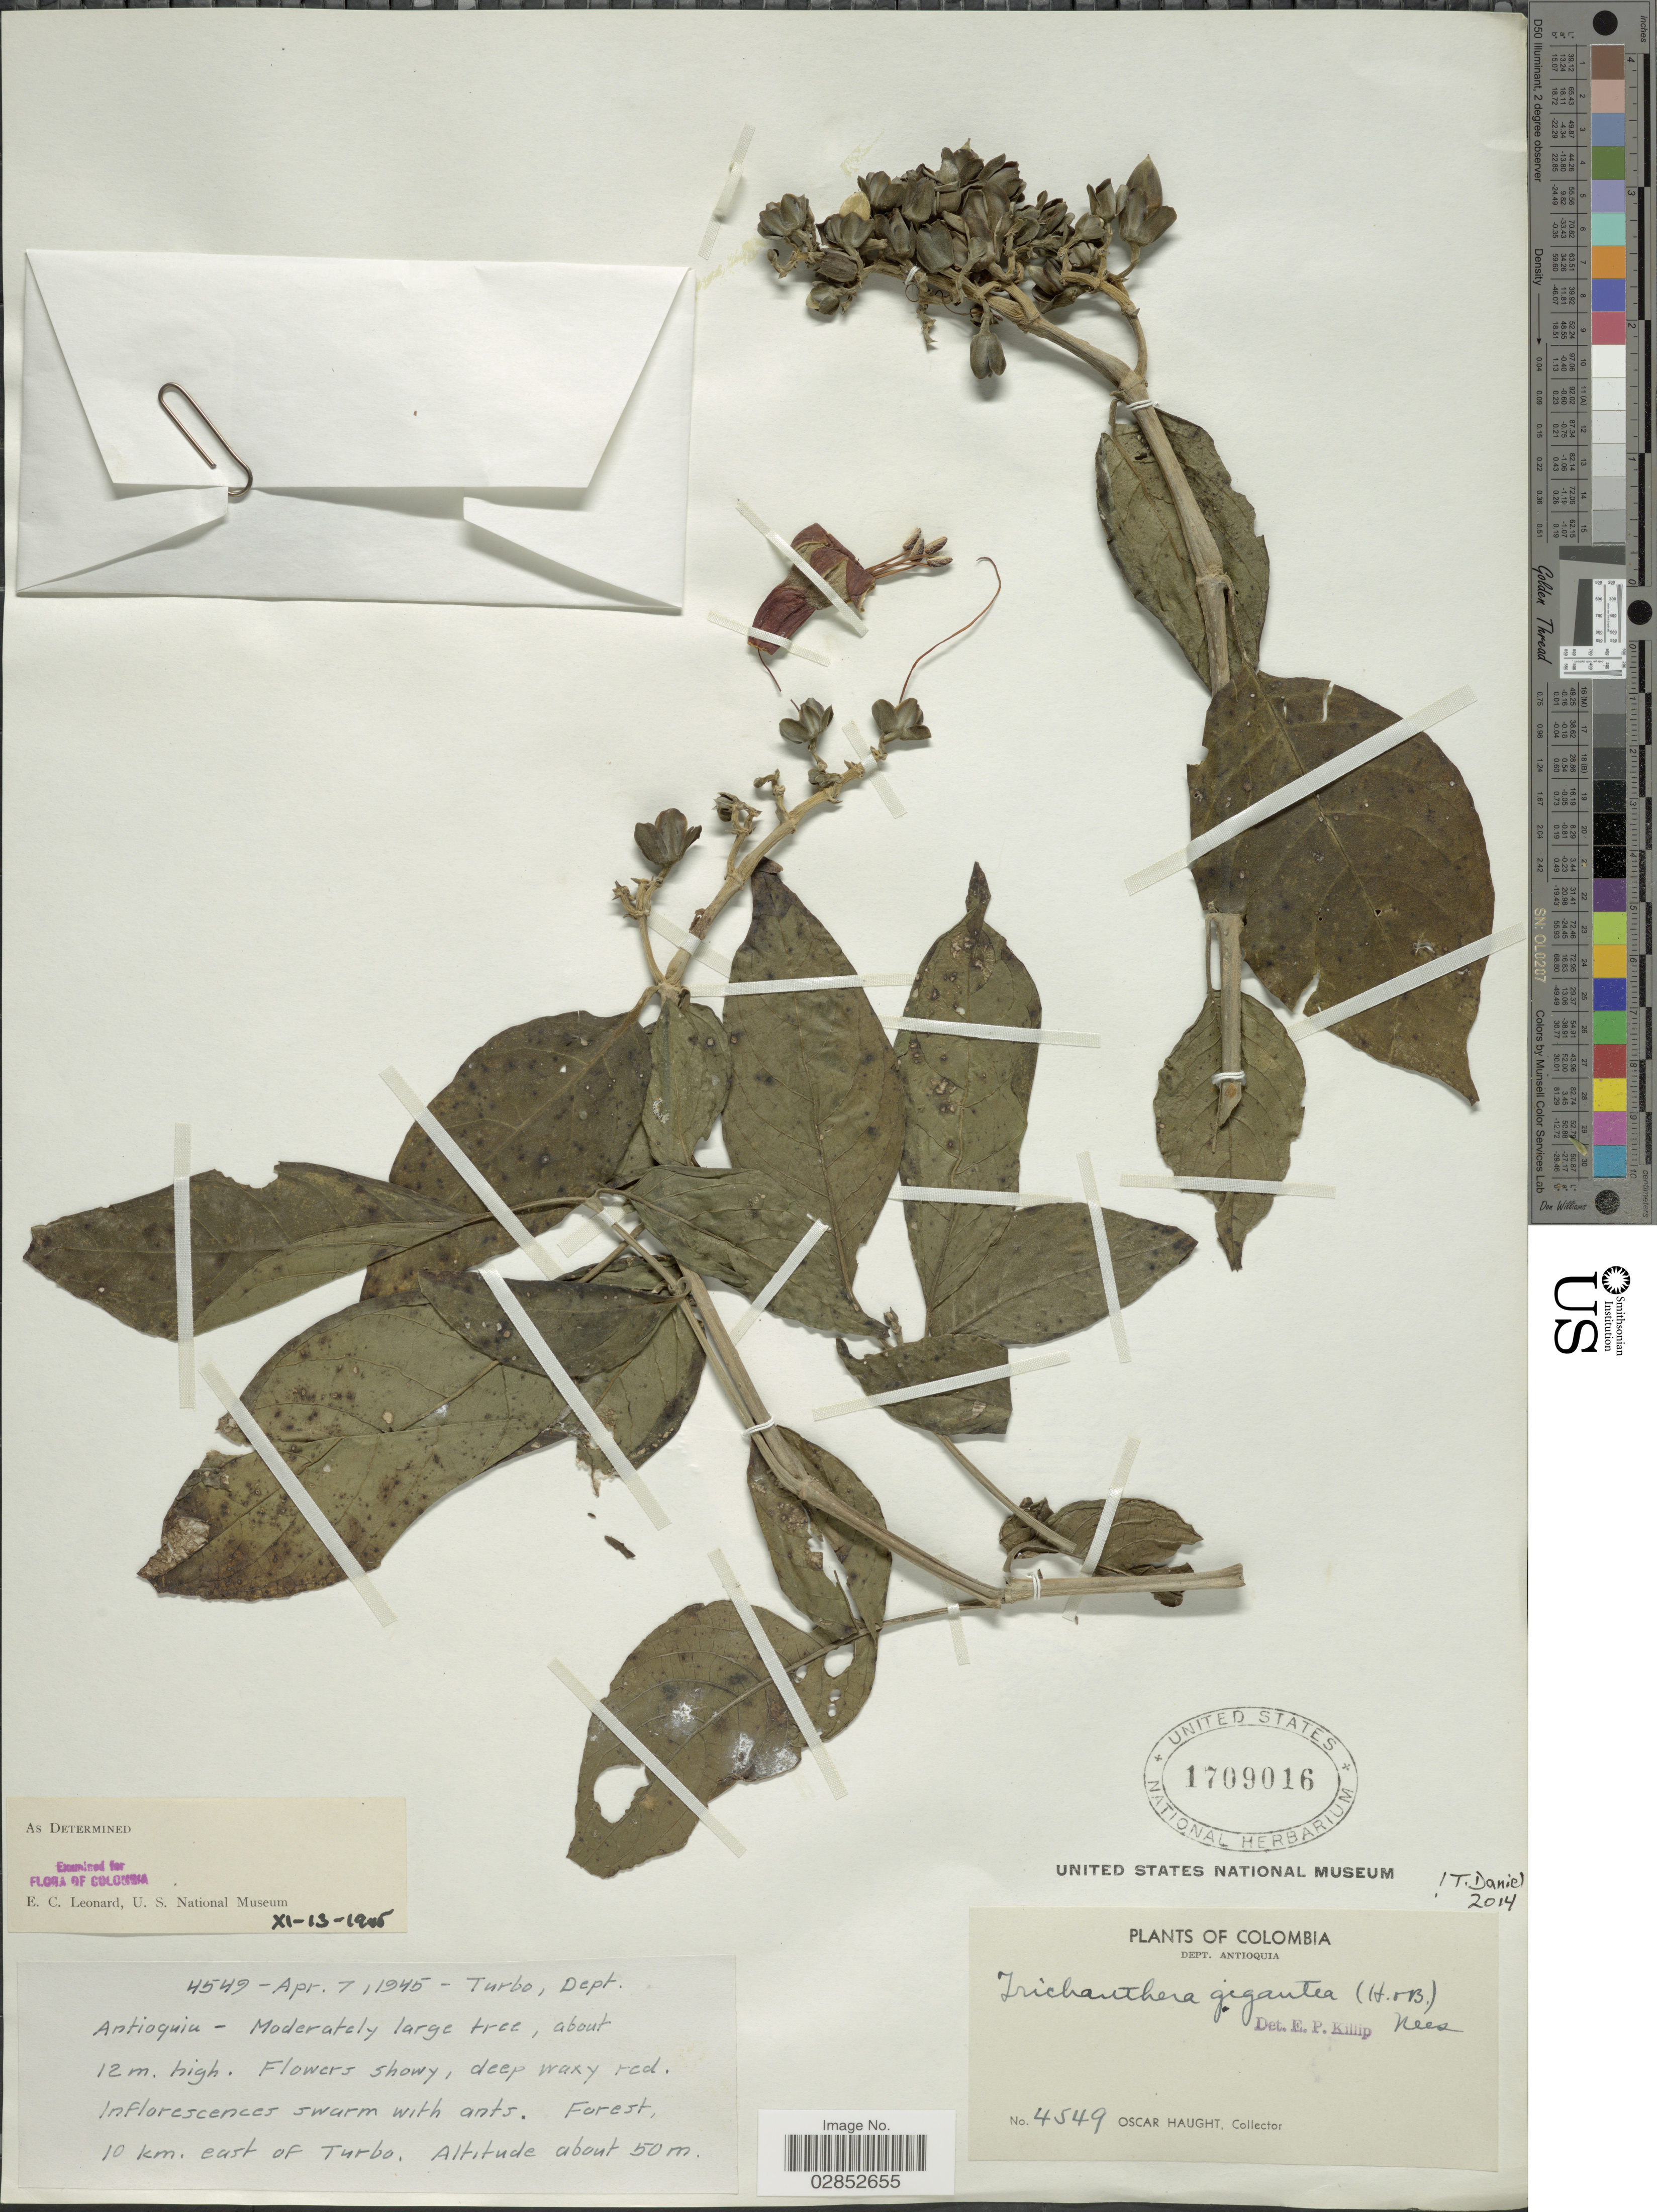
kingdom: Plantae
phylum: Tracheophyta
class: Magnoliopsida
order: Lamiales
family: Acanthaceae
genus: Trichanthera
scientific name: Trichanthera gigantea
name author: (Bonpl.) Nees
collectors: O. L. Haught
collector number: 4549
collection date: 1945-04-07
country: Colombia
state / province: Antioquia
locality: Turbo, Dept. Antioquia. Forest, 10 km. east of Turbo.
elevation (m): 50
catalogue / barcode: US 1709016